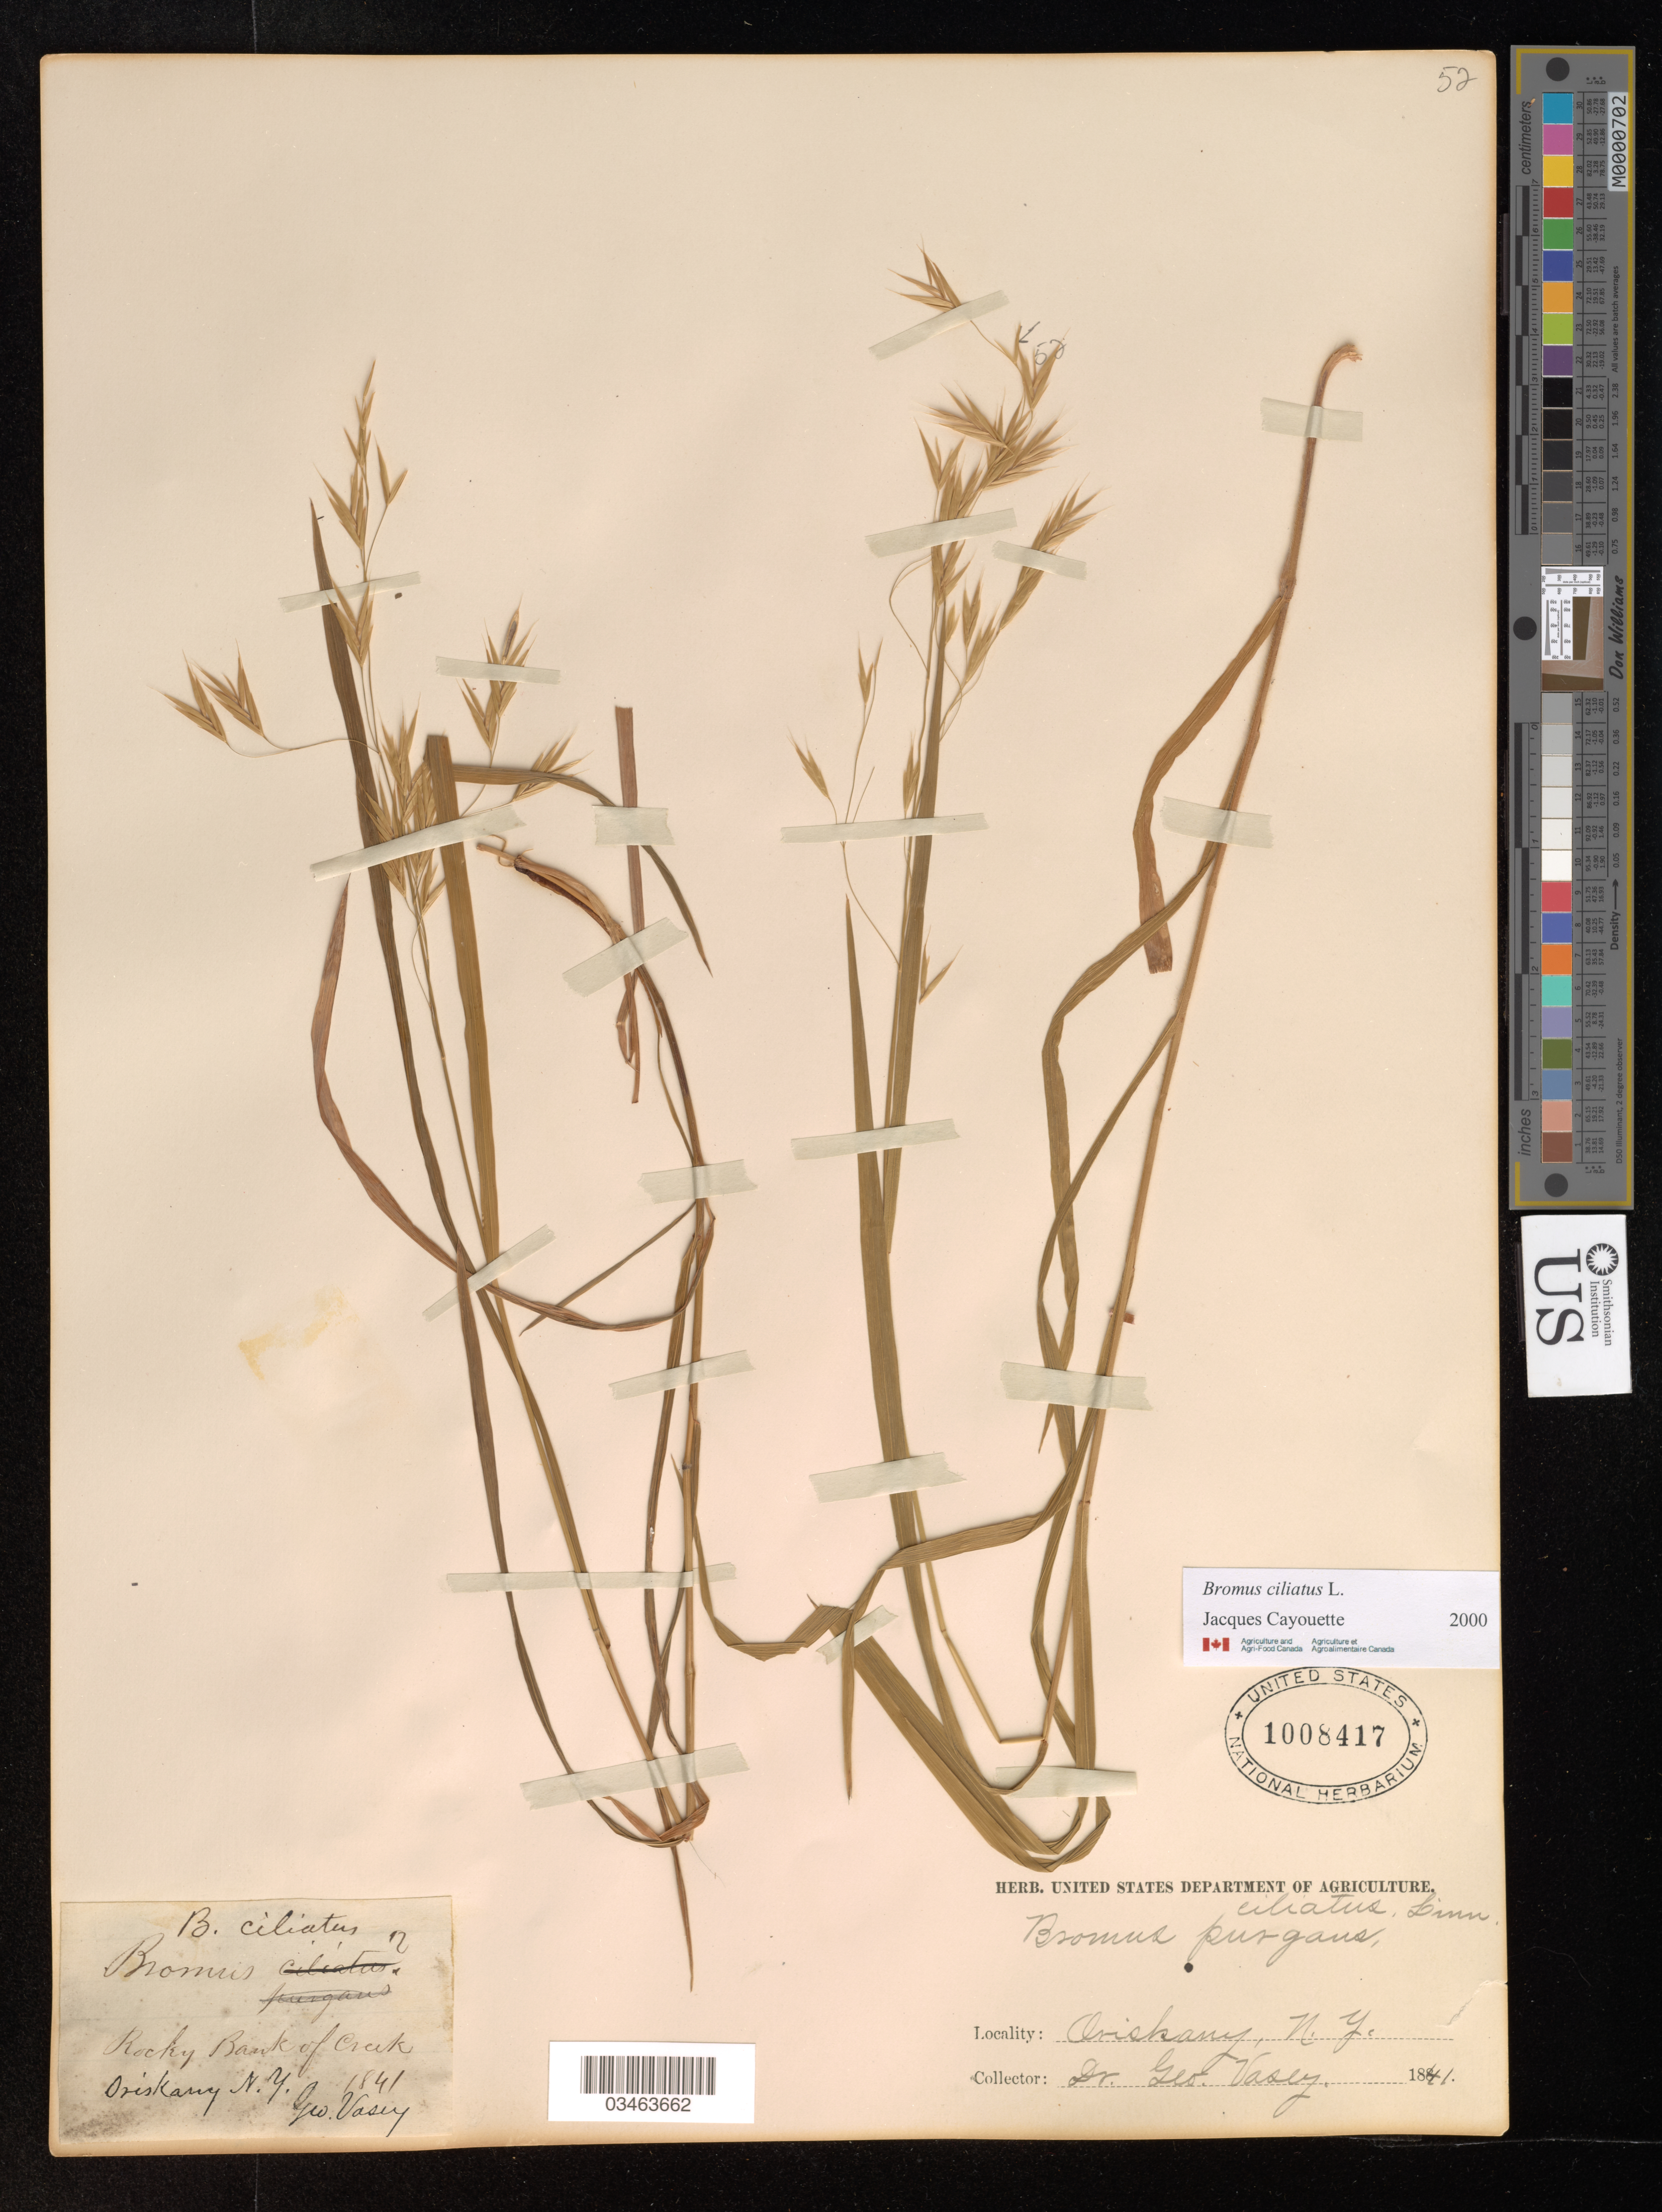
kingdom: Plantae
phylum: Tracheophyta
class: Liliopsida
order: Poales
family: Poaceae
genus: Bromus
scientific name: Bromus ciliatus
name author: L.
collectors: J. A. Vasey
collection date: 1841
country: United States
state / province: New York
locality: Rocky, Bank of creek. Oriskany.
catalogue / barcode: US 1008417